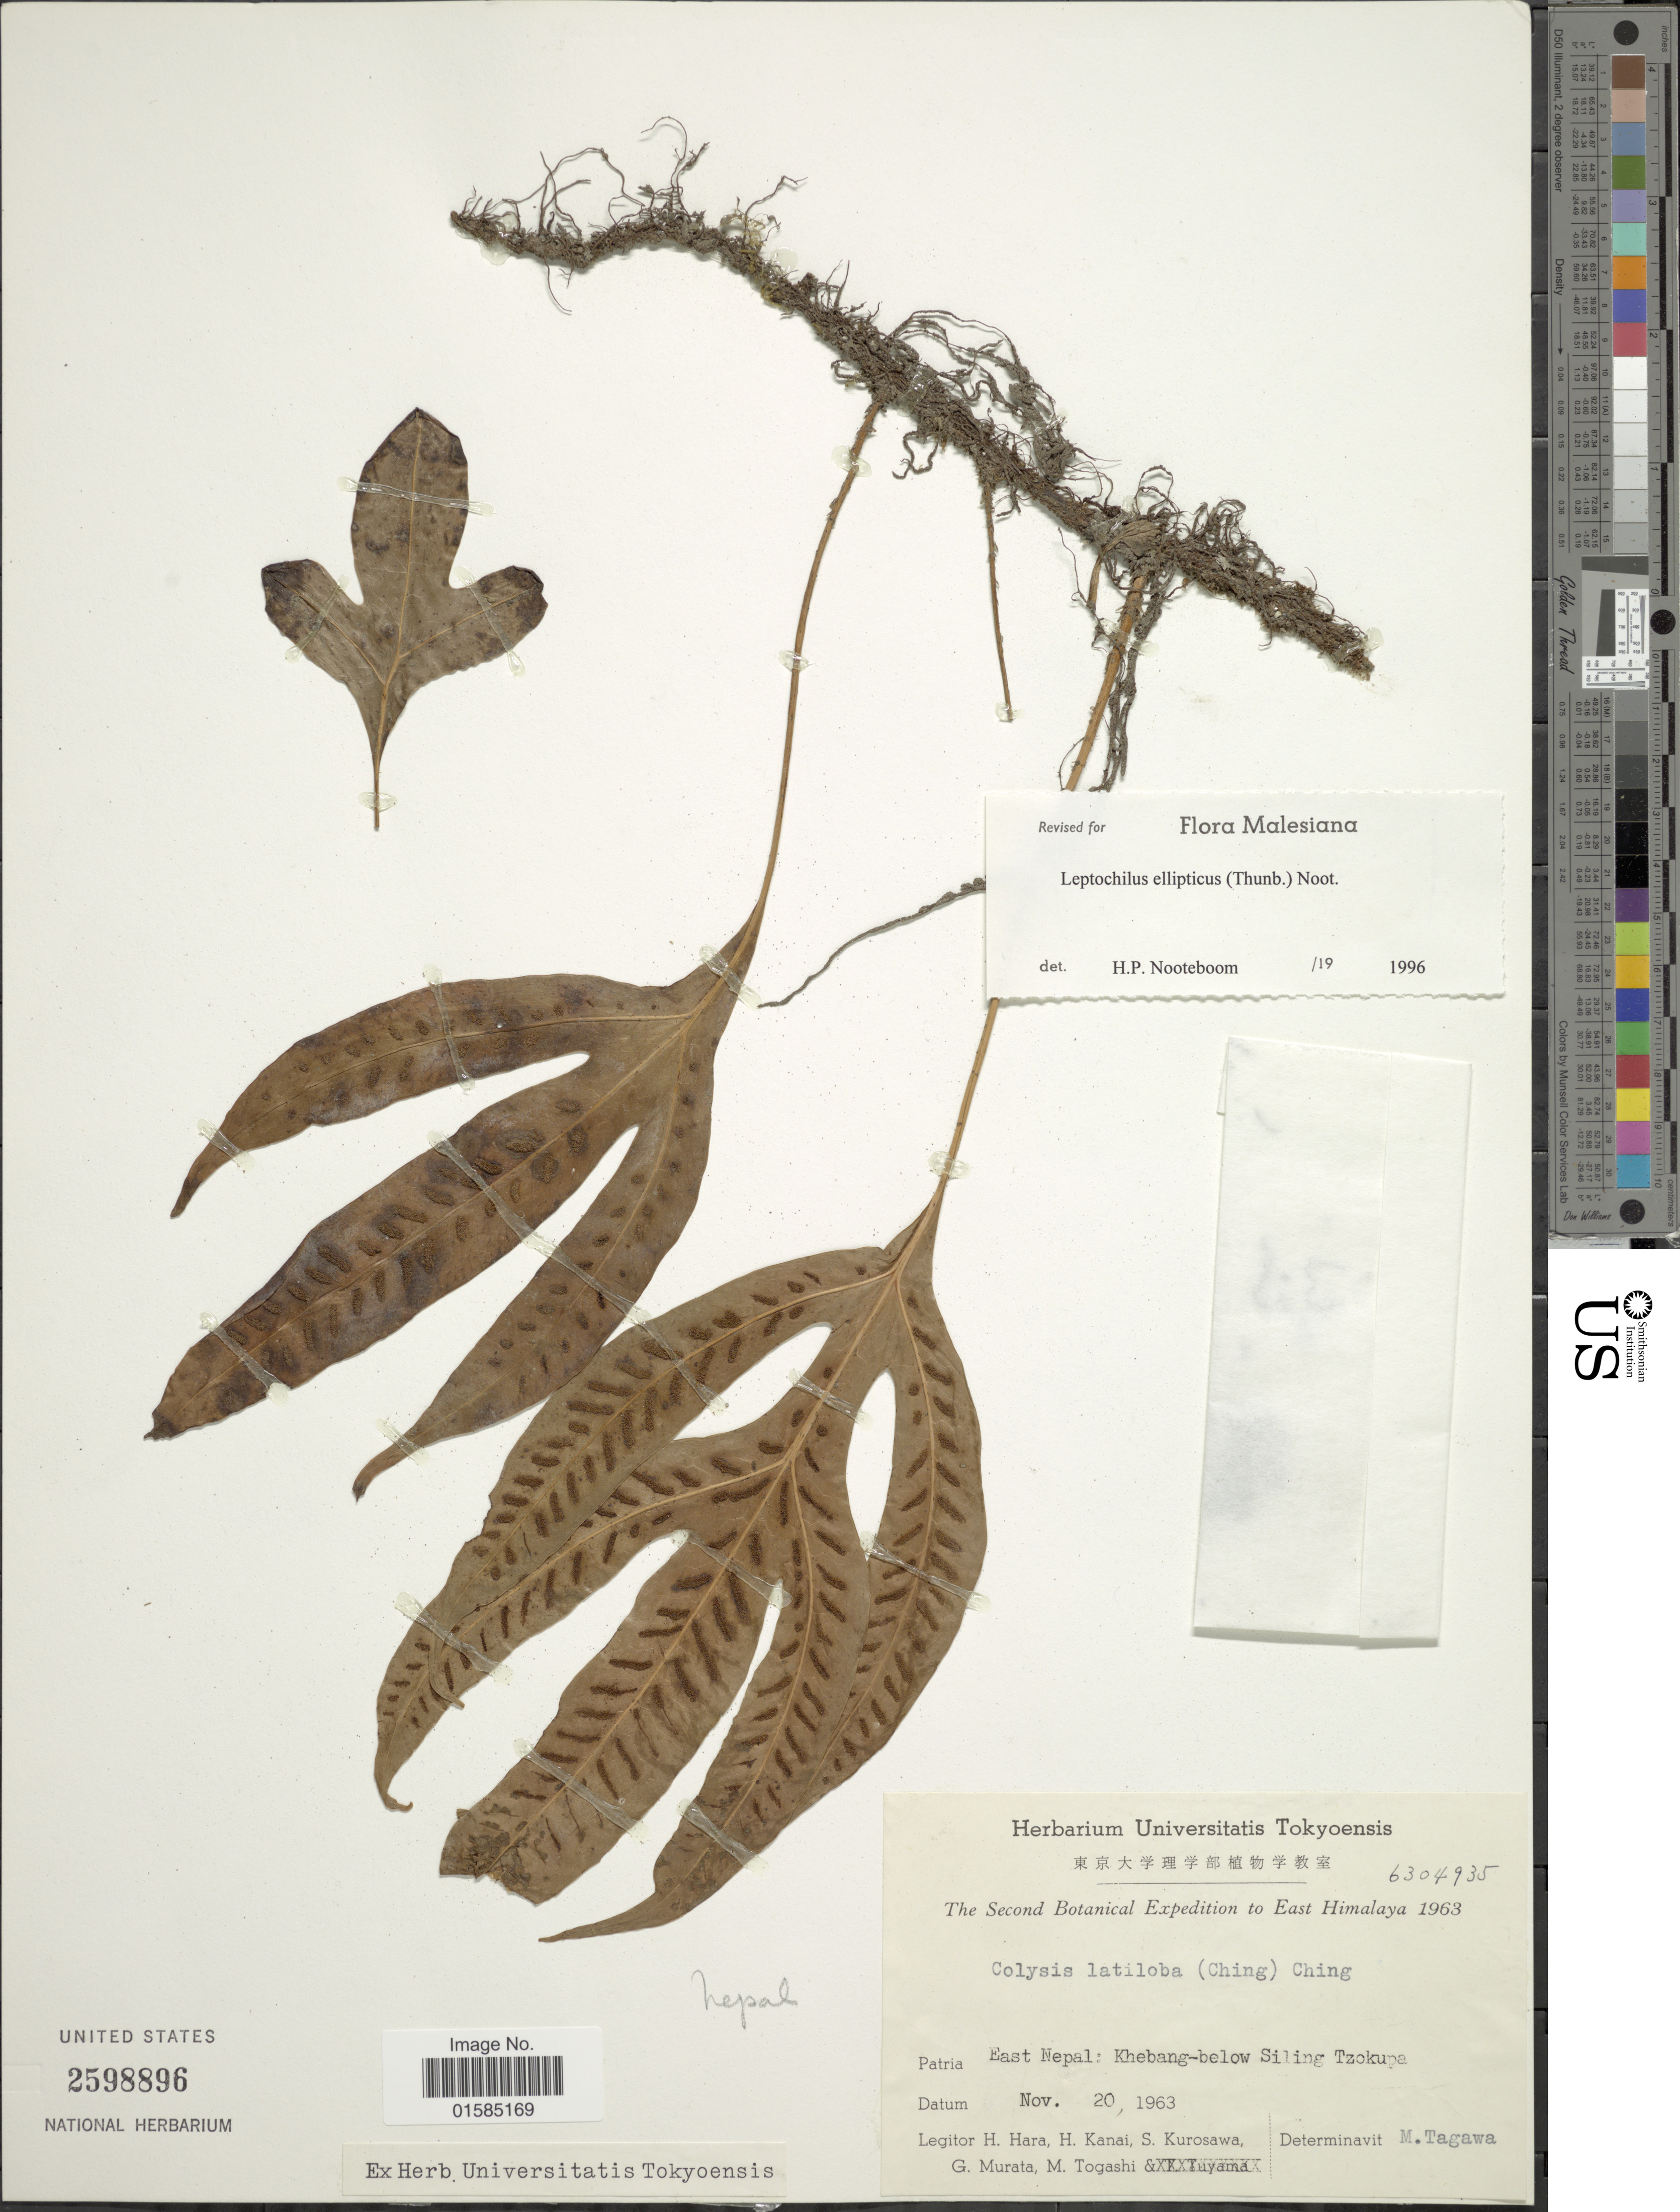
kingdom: Plantae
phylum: Tracheophyta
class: Polypodiopsida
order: Polypodiales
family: Polypodiaceae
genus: Leptochilus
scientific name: Leptochilus ellipticus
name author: (Thunb.) Noot.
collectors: H. Hara, H. Kanai, S. Kurosawa, G. Murata & M. Togashi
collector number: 6304935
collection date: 1963-11-20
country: Nepal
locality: East Nepal: Khebang-below Siling Tzokupa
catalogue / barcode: US 2598896